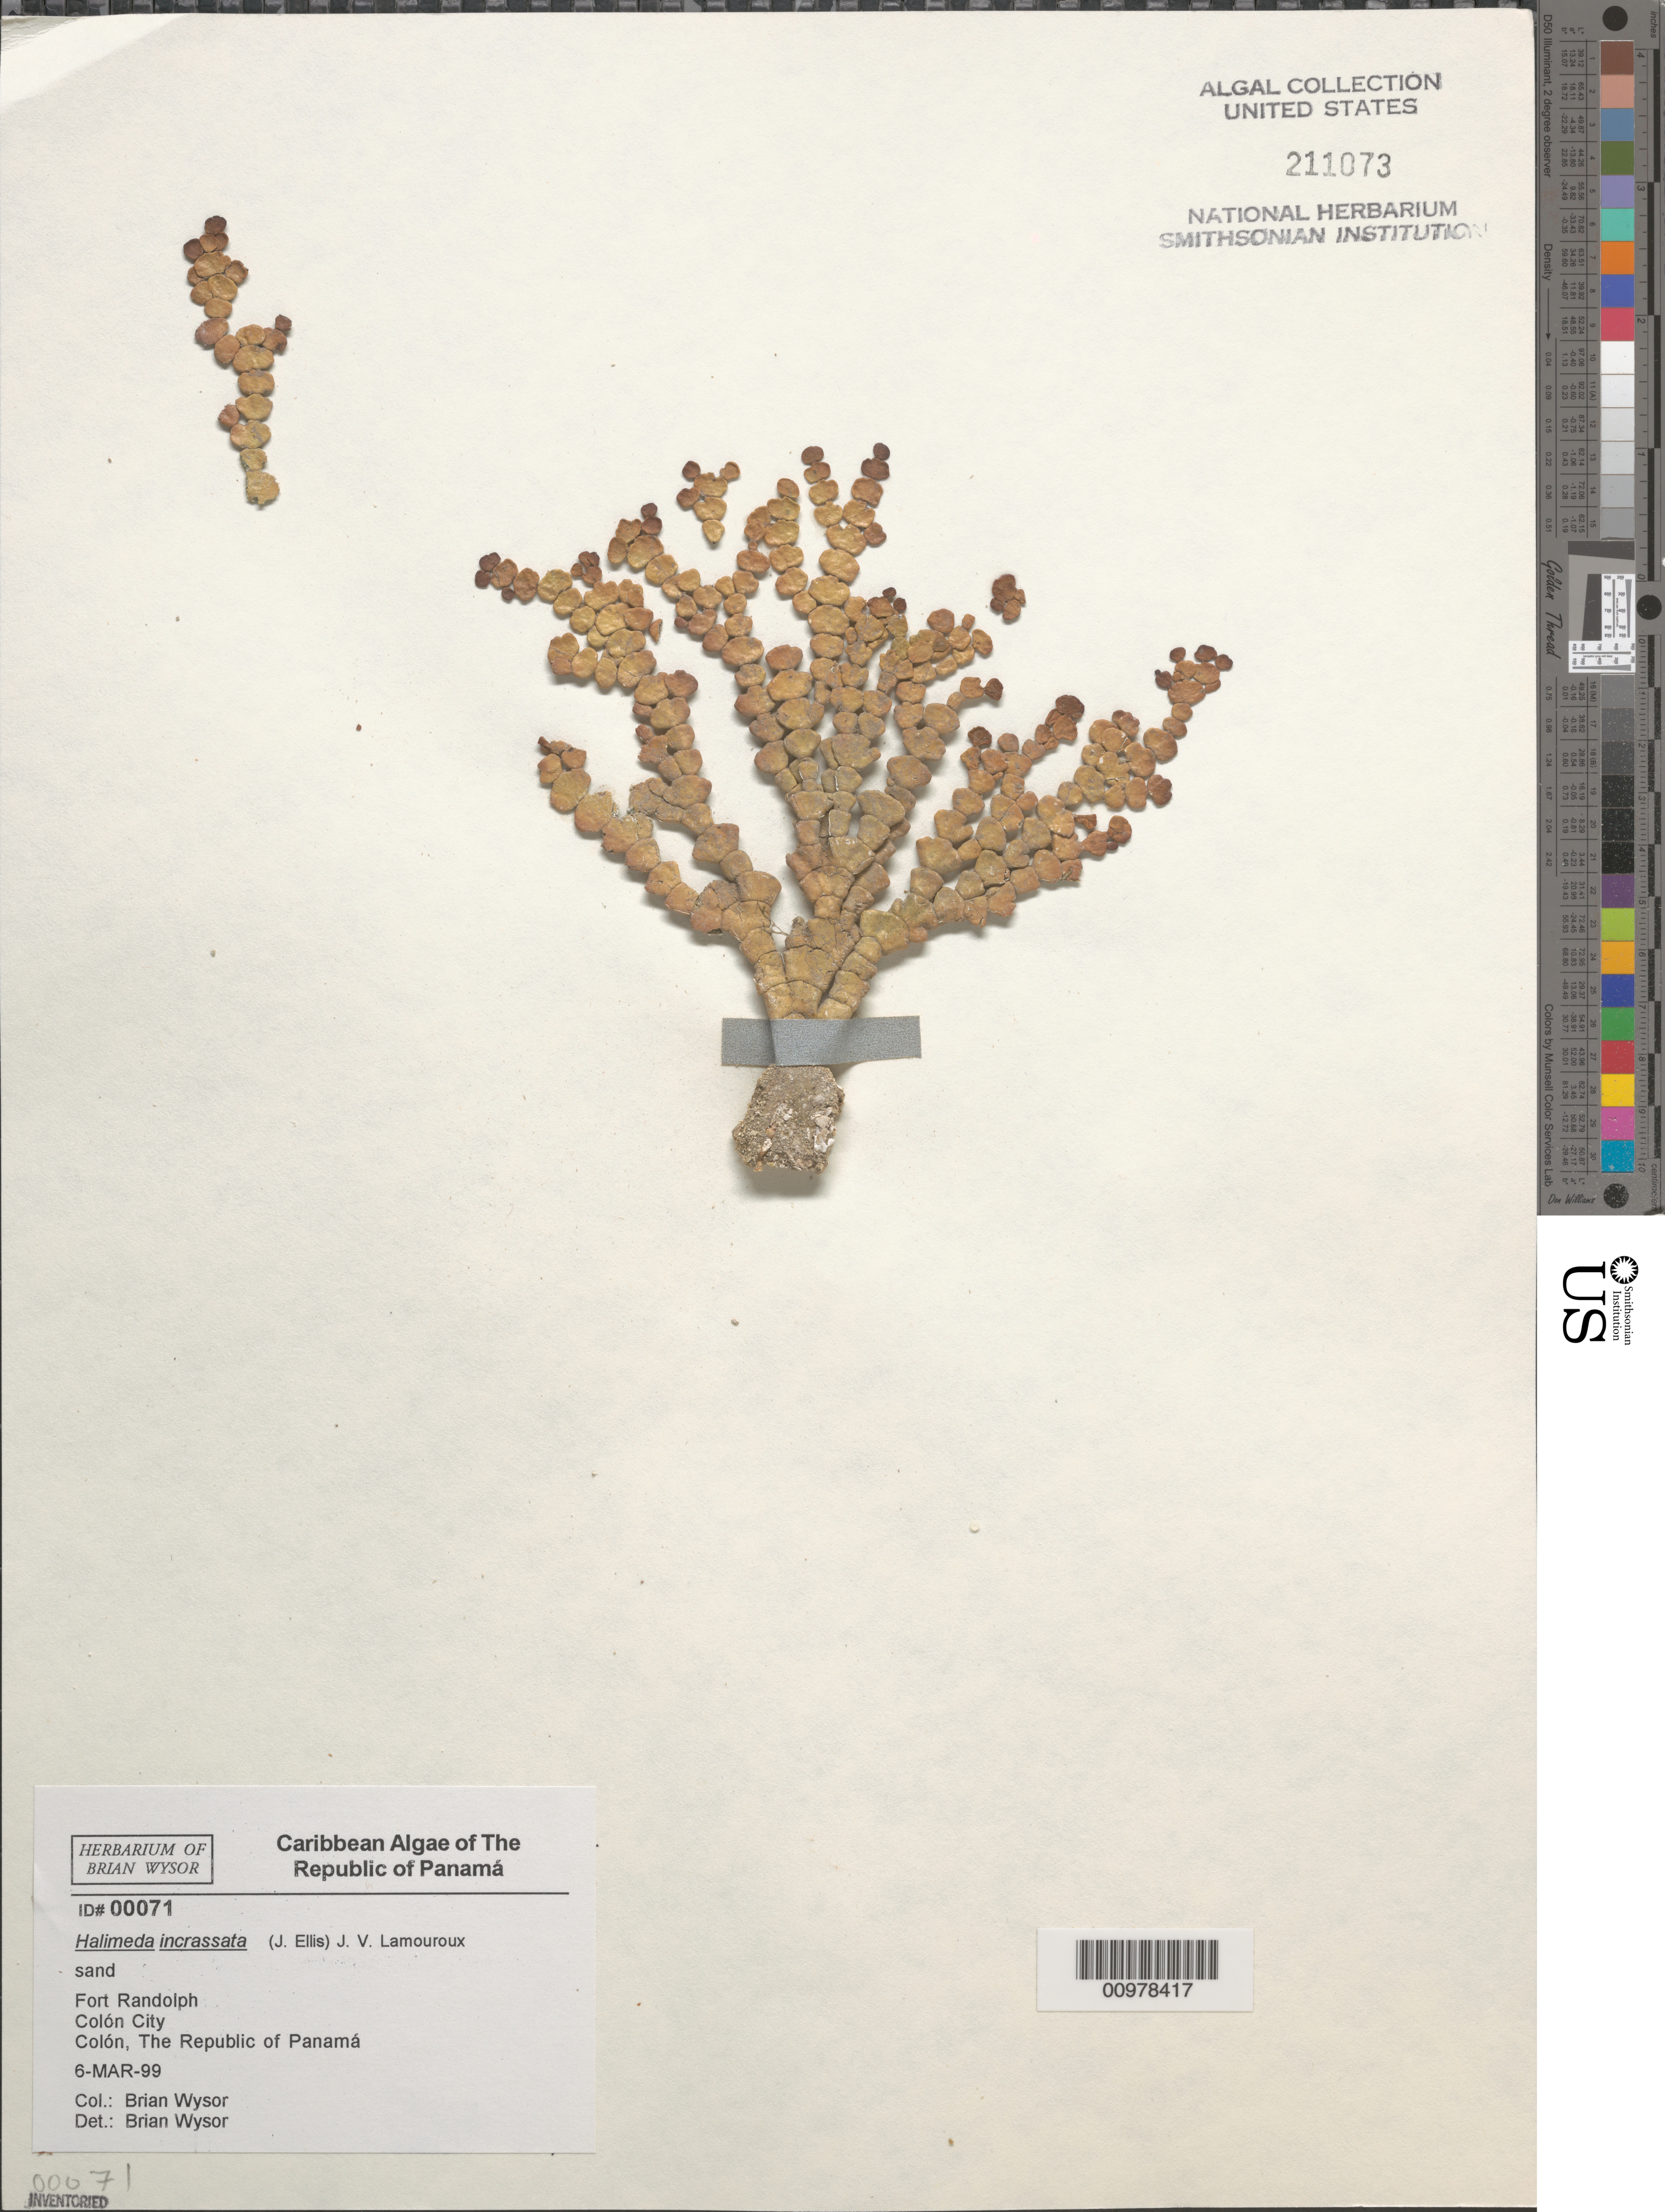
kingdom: Plantae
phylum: Chlorophyta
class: Ulvophyceae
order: Bryopsidales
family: Halimedaceae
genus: Halimeda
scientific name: Halimeda incrassata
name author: (J. Ellis) J.V.Lamouroux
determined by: Wysor, B.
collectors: B. Wysor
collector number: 00071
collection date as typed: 06 Mar 1999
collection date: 1999-03-06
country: Panama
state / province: Colón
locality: Fort Randolph, Colón City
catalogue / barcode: US 211073